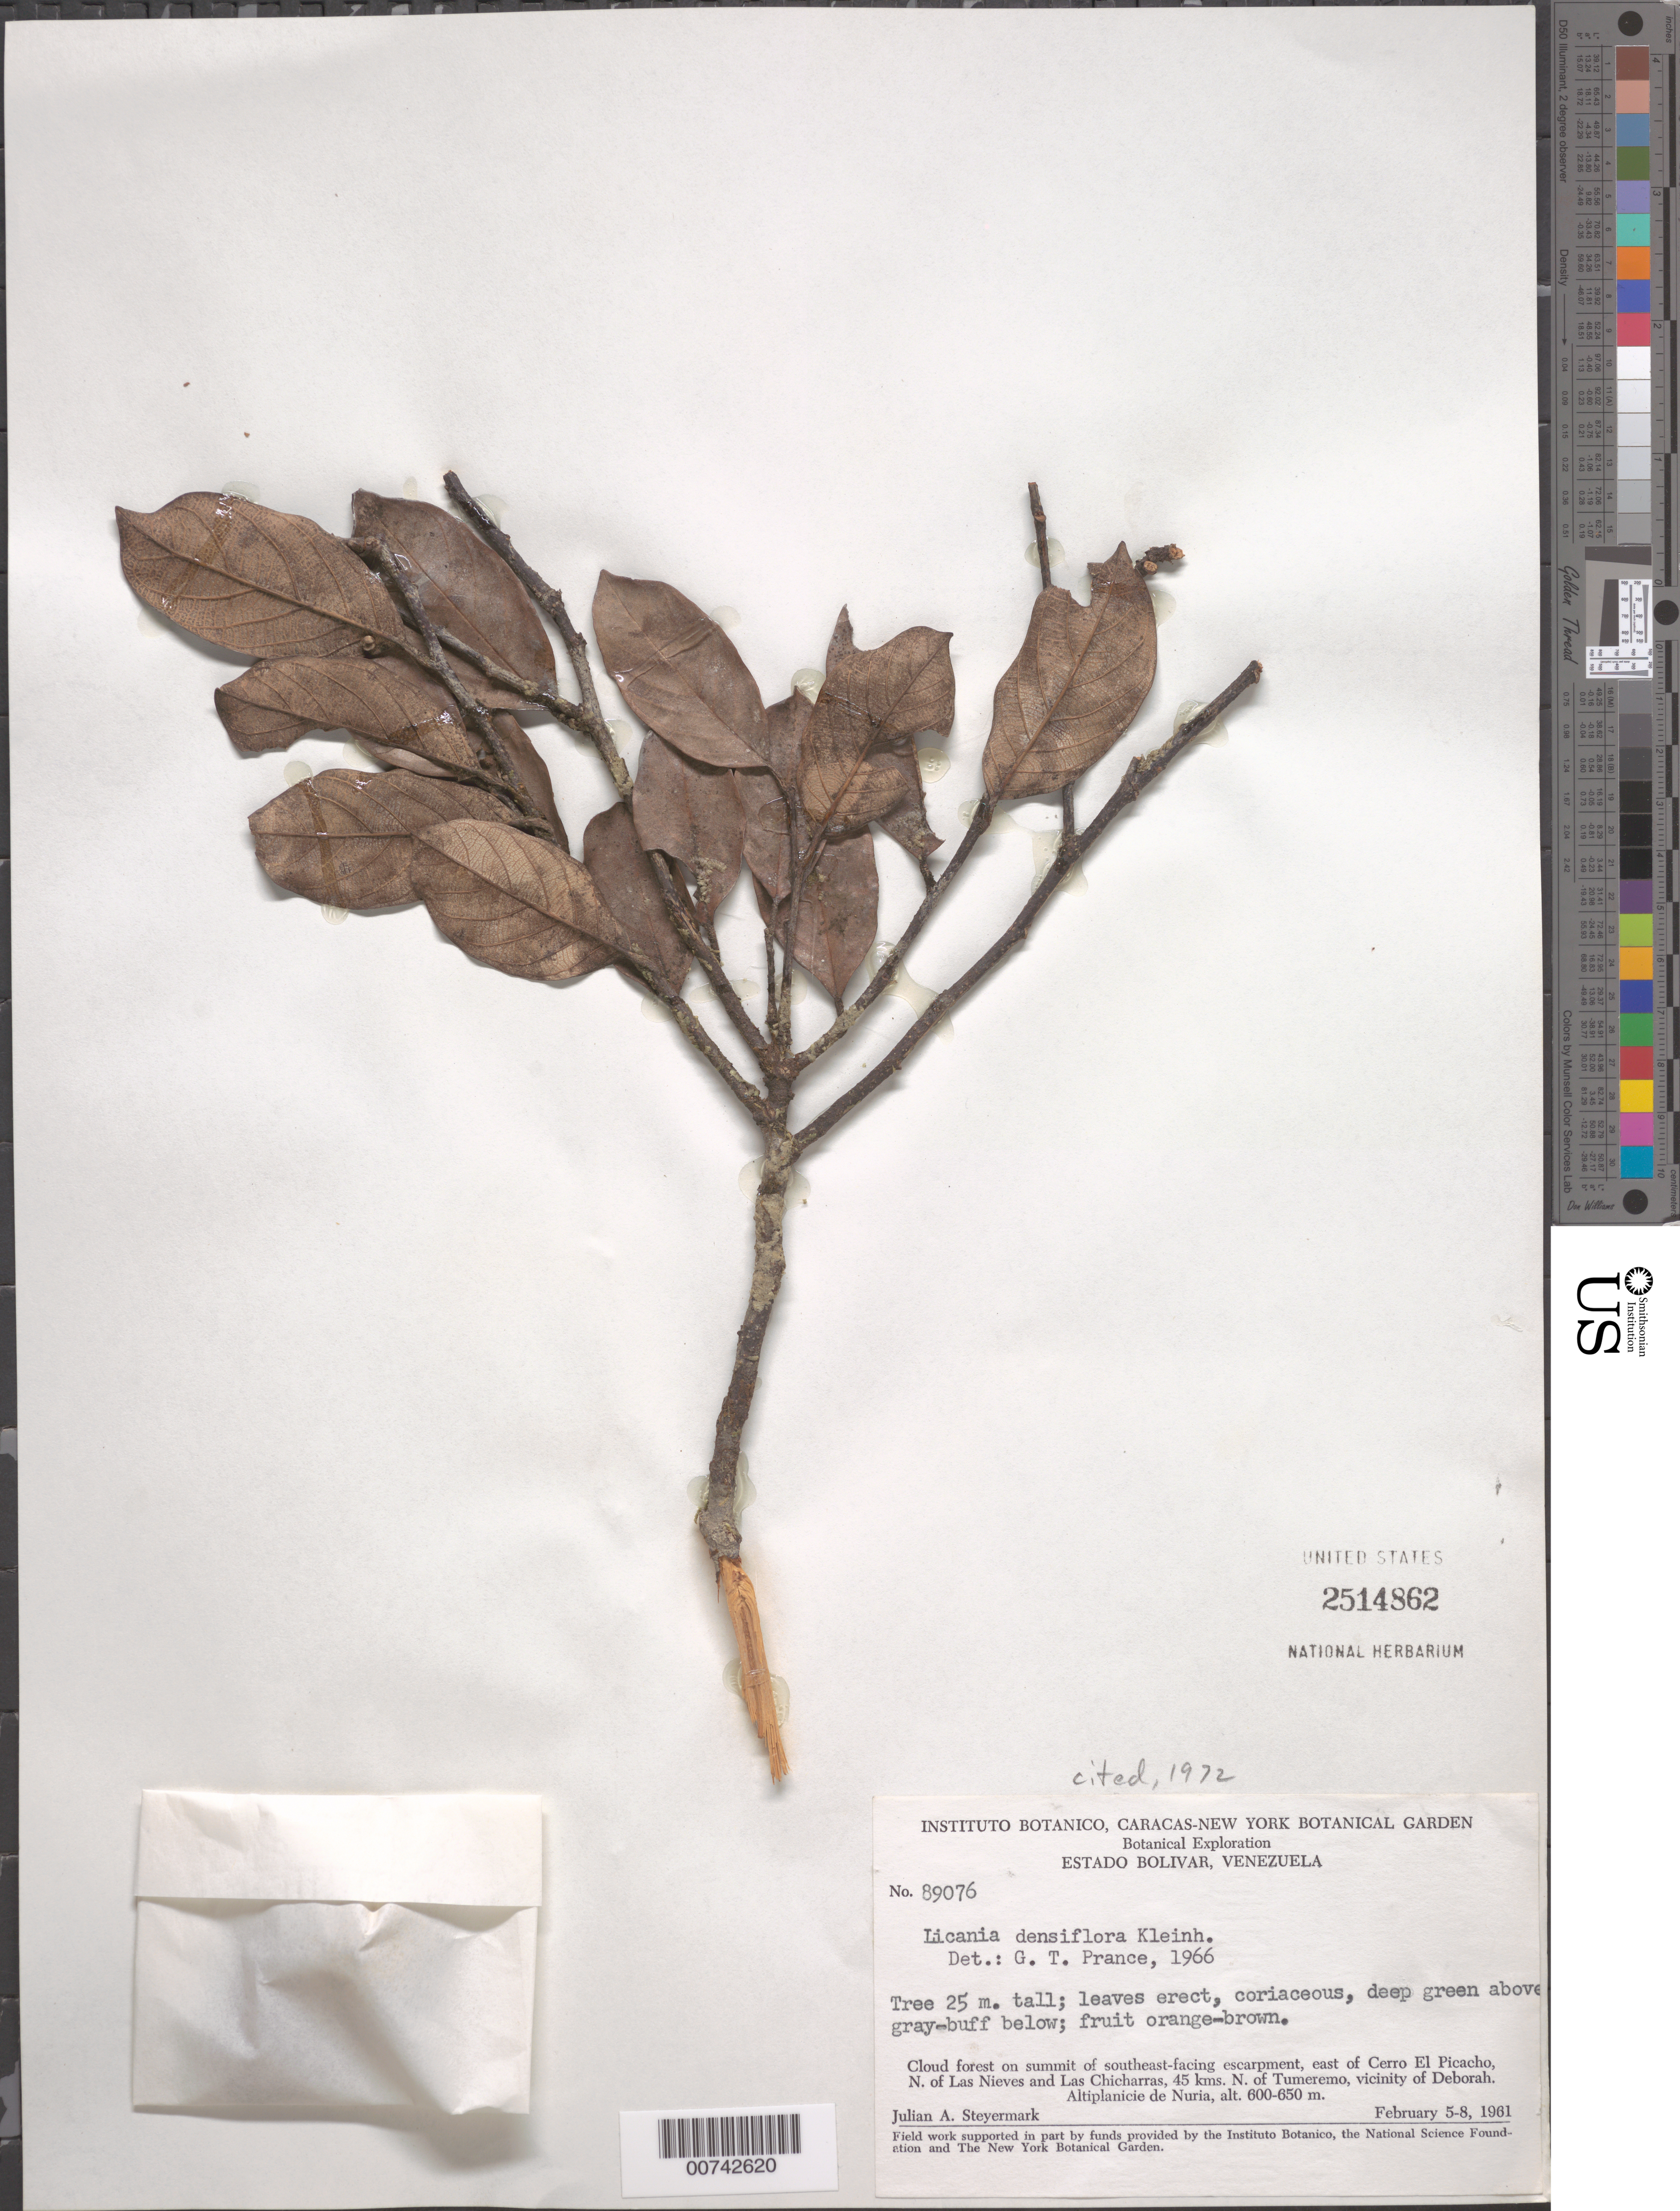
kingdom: Plantae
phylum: Tracheophyta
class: Magnoliopsida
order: Malpighiales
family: Chrysobalanaceae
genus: Licania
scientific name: Licania densiflora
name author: Kleinh.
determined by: Prance, G. T.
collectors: J. Steyermark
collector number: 89076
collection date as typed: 5-Feb-61 to 8-Feb-61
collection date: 1961-02-05/1961-02-08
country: Venezuela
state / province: Bolívar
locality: Cerro El Picacho, N of Las Nieves & Las Chicharras, 45 km N of Tumeremo, vic of Deborah, Altiplanicie de Nuria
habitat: Cloud forest on summit of SE facing escarpment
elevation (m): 600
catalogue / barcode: US 2514862